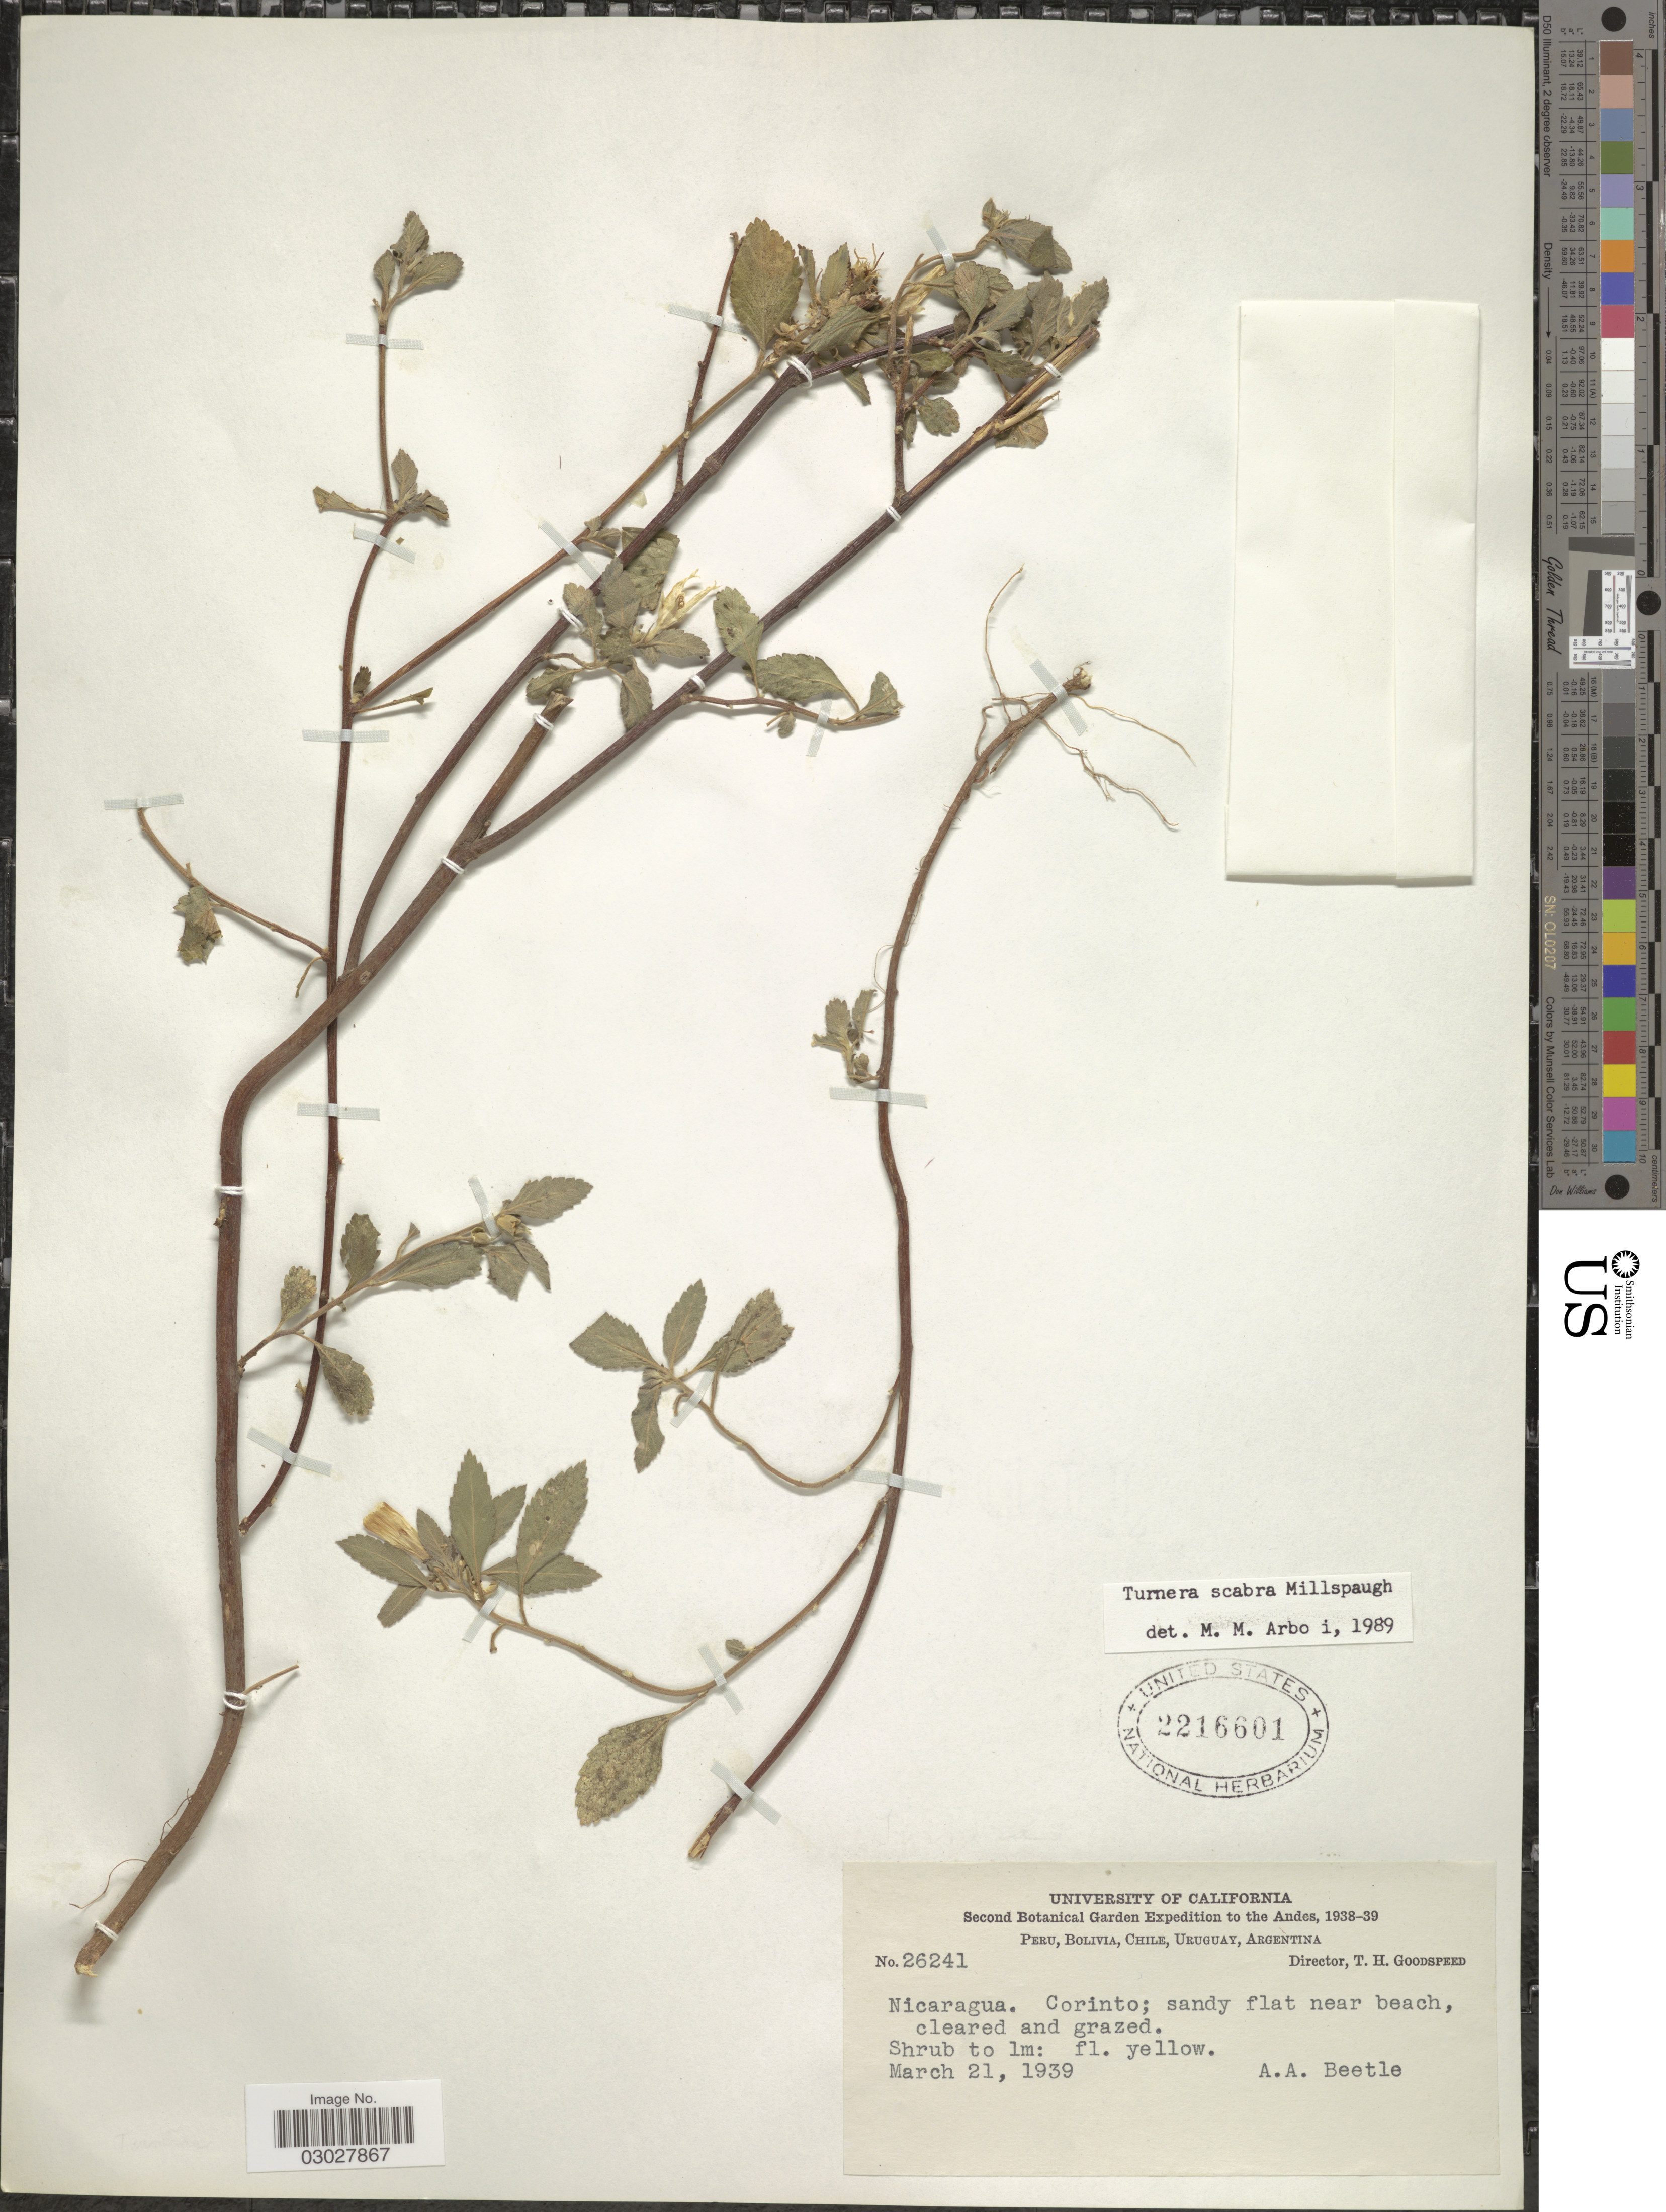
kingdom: Plantae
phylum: Tracheophyta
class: Magnoliopsida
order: Malpighiales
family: Turneraceae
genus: Turnera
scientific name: Turnera scabra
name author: Millsp.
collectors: A. A. Beetle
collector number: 26241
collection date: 1939-03-21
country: Nicaragua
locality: Andes. Corinto; sandy flat near beach.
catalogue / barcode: US 2216601